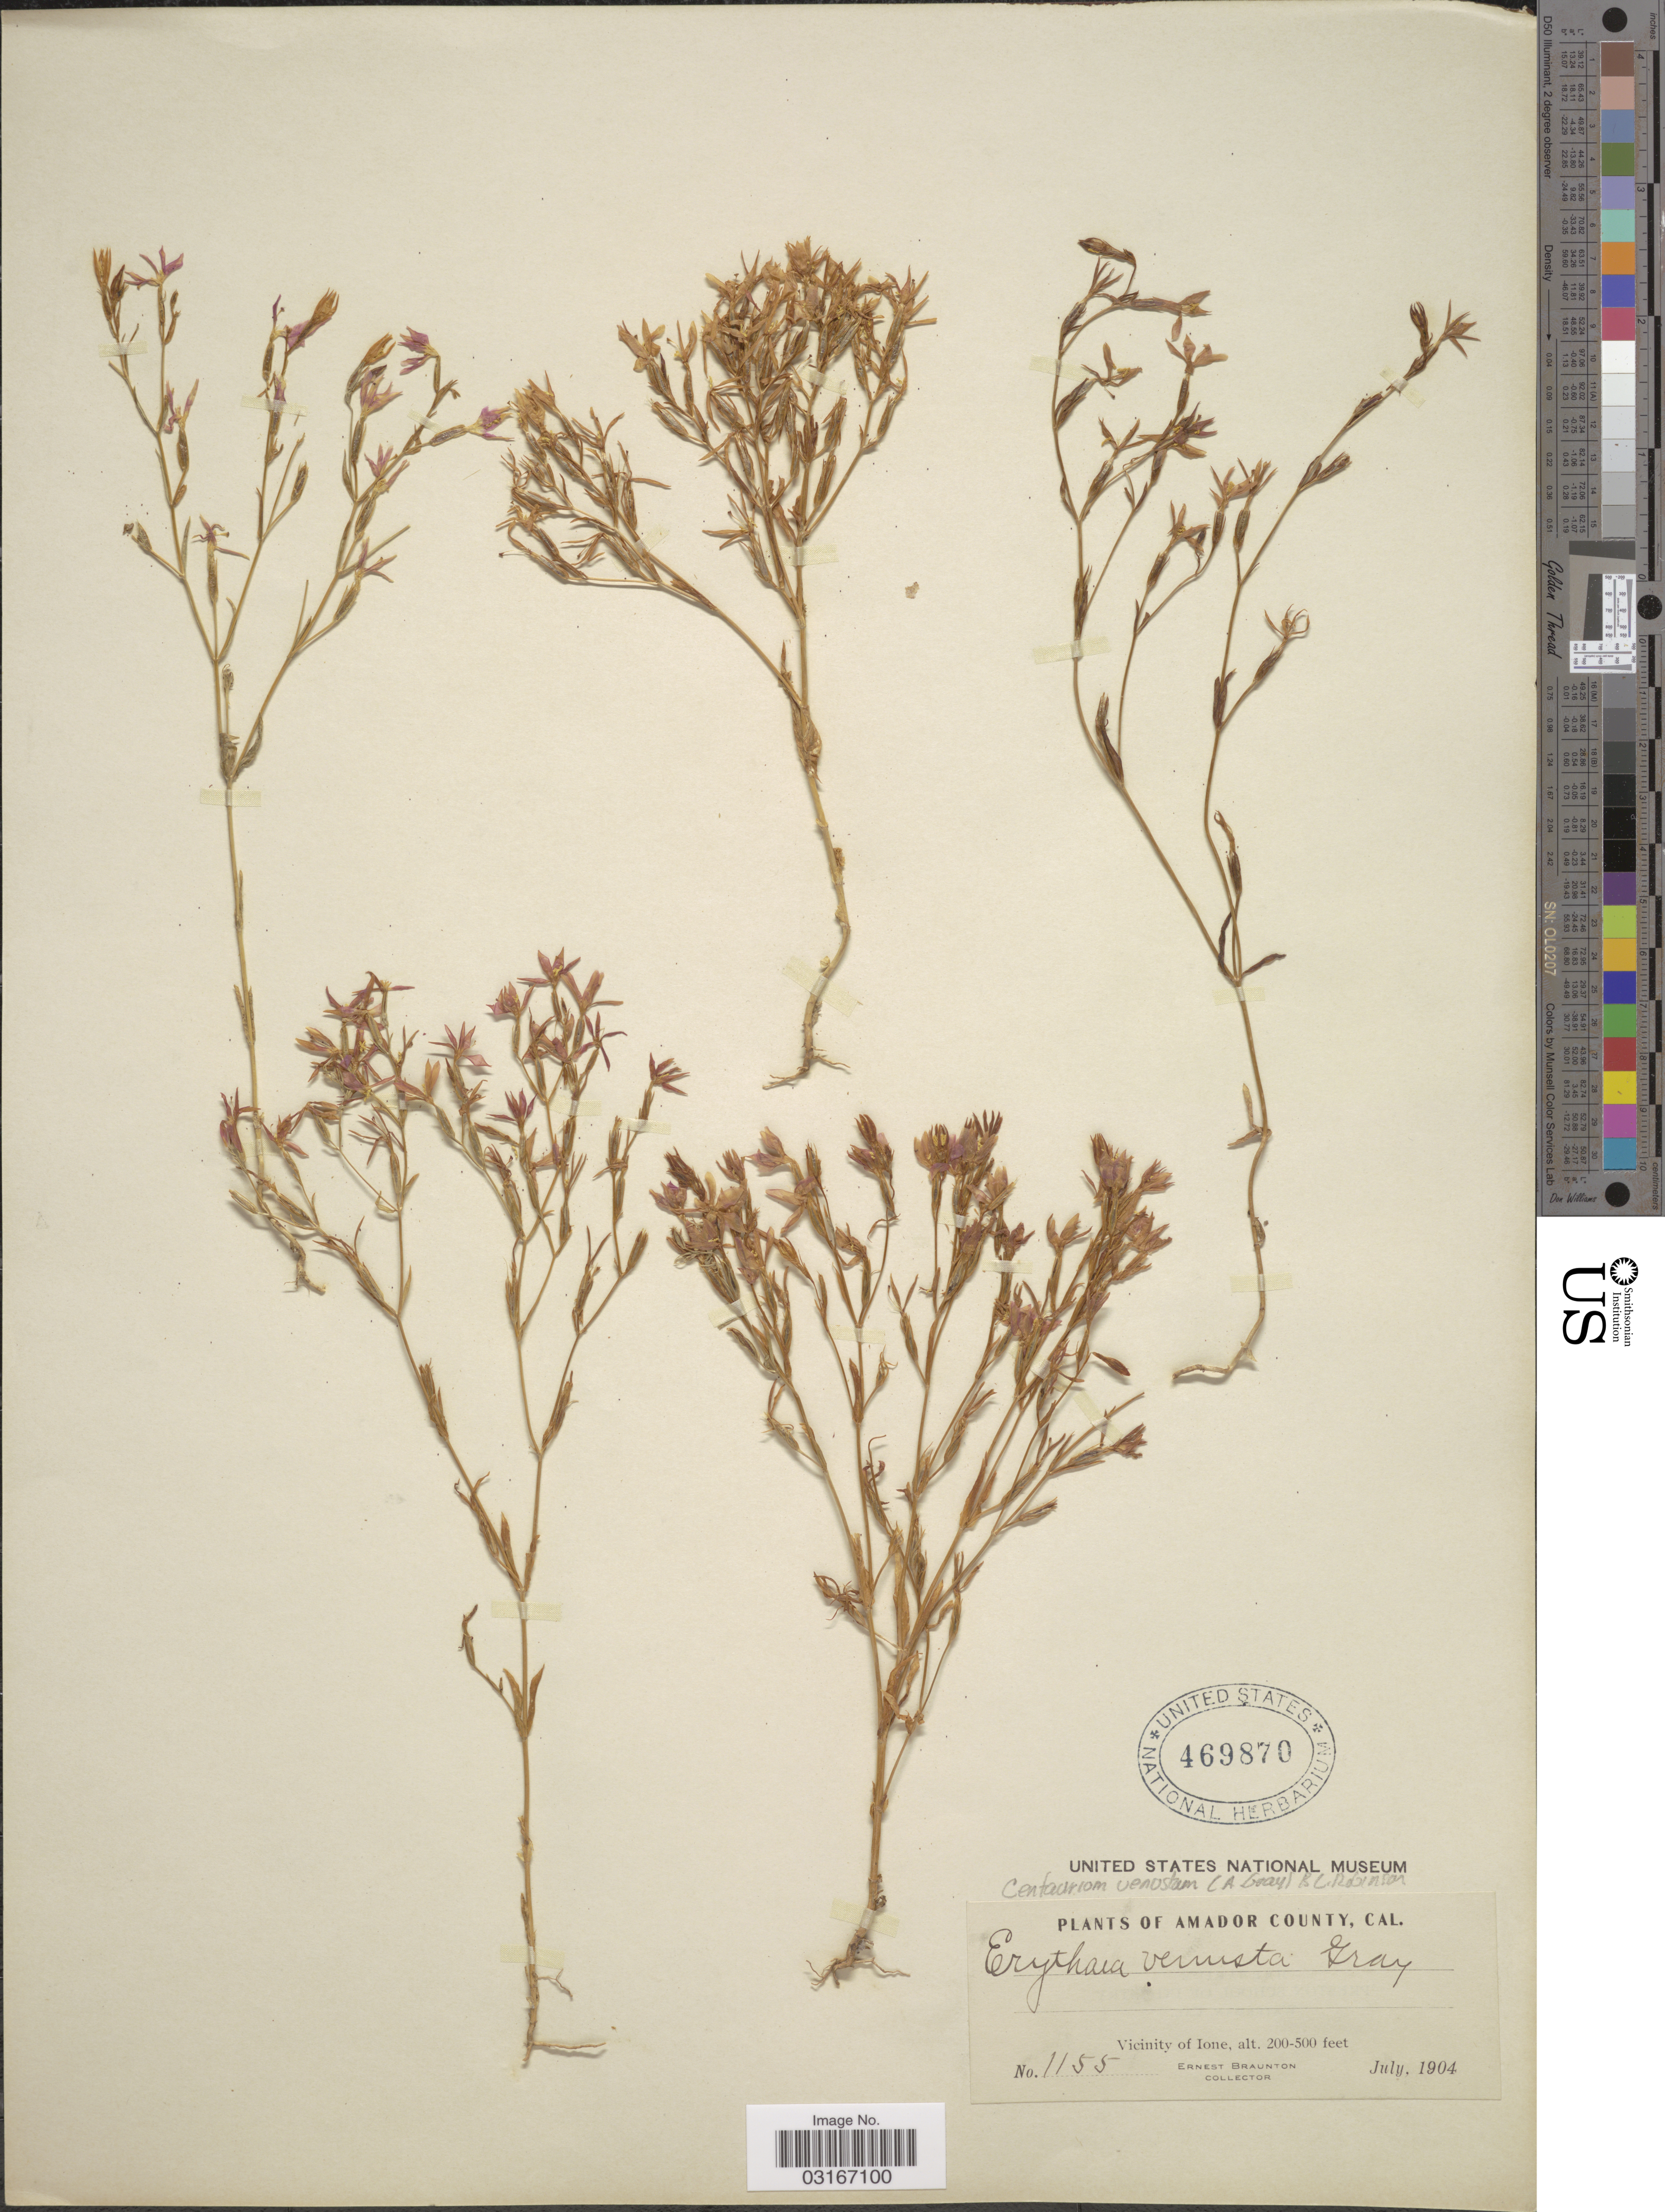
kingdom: Plantae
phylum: Tracheophyta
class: Magnoliopsida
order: Gentianales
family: Gentianaceae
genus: Centaurium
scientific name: Centaurium venustum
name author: (A. Gray) B.L. Rob.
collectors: E. Braunton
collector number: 1155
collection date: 1904-07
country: United States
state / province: California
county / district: Amador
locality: Amador County. Vicinity of Ione.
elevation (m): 61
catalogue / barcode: US 469870